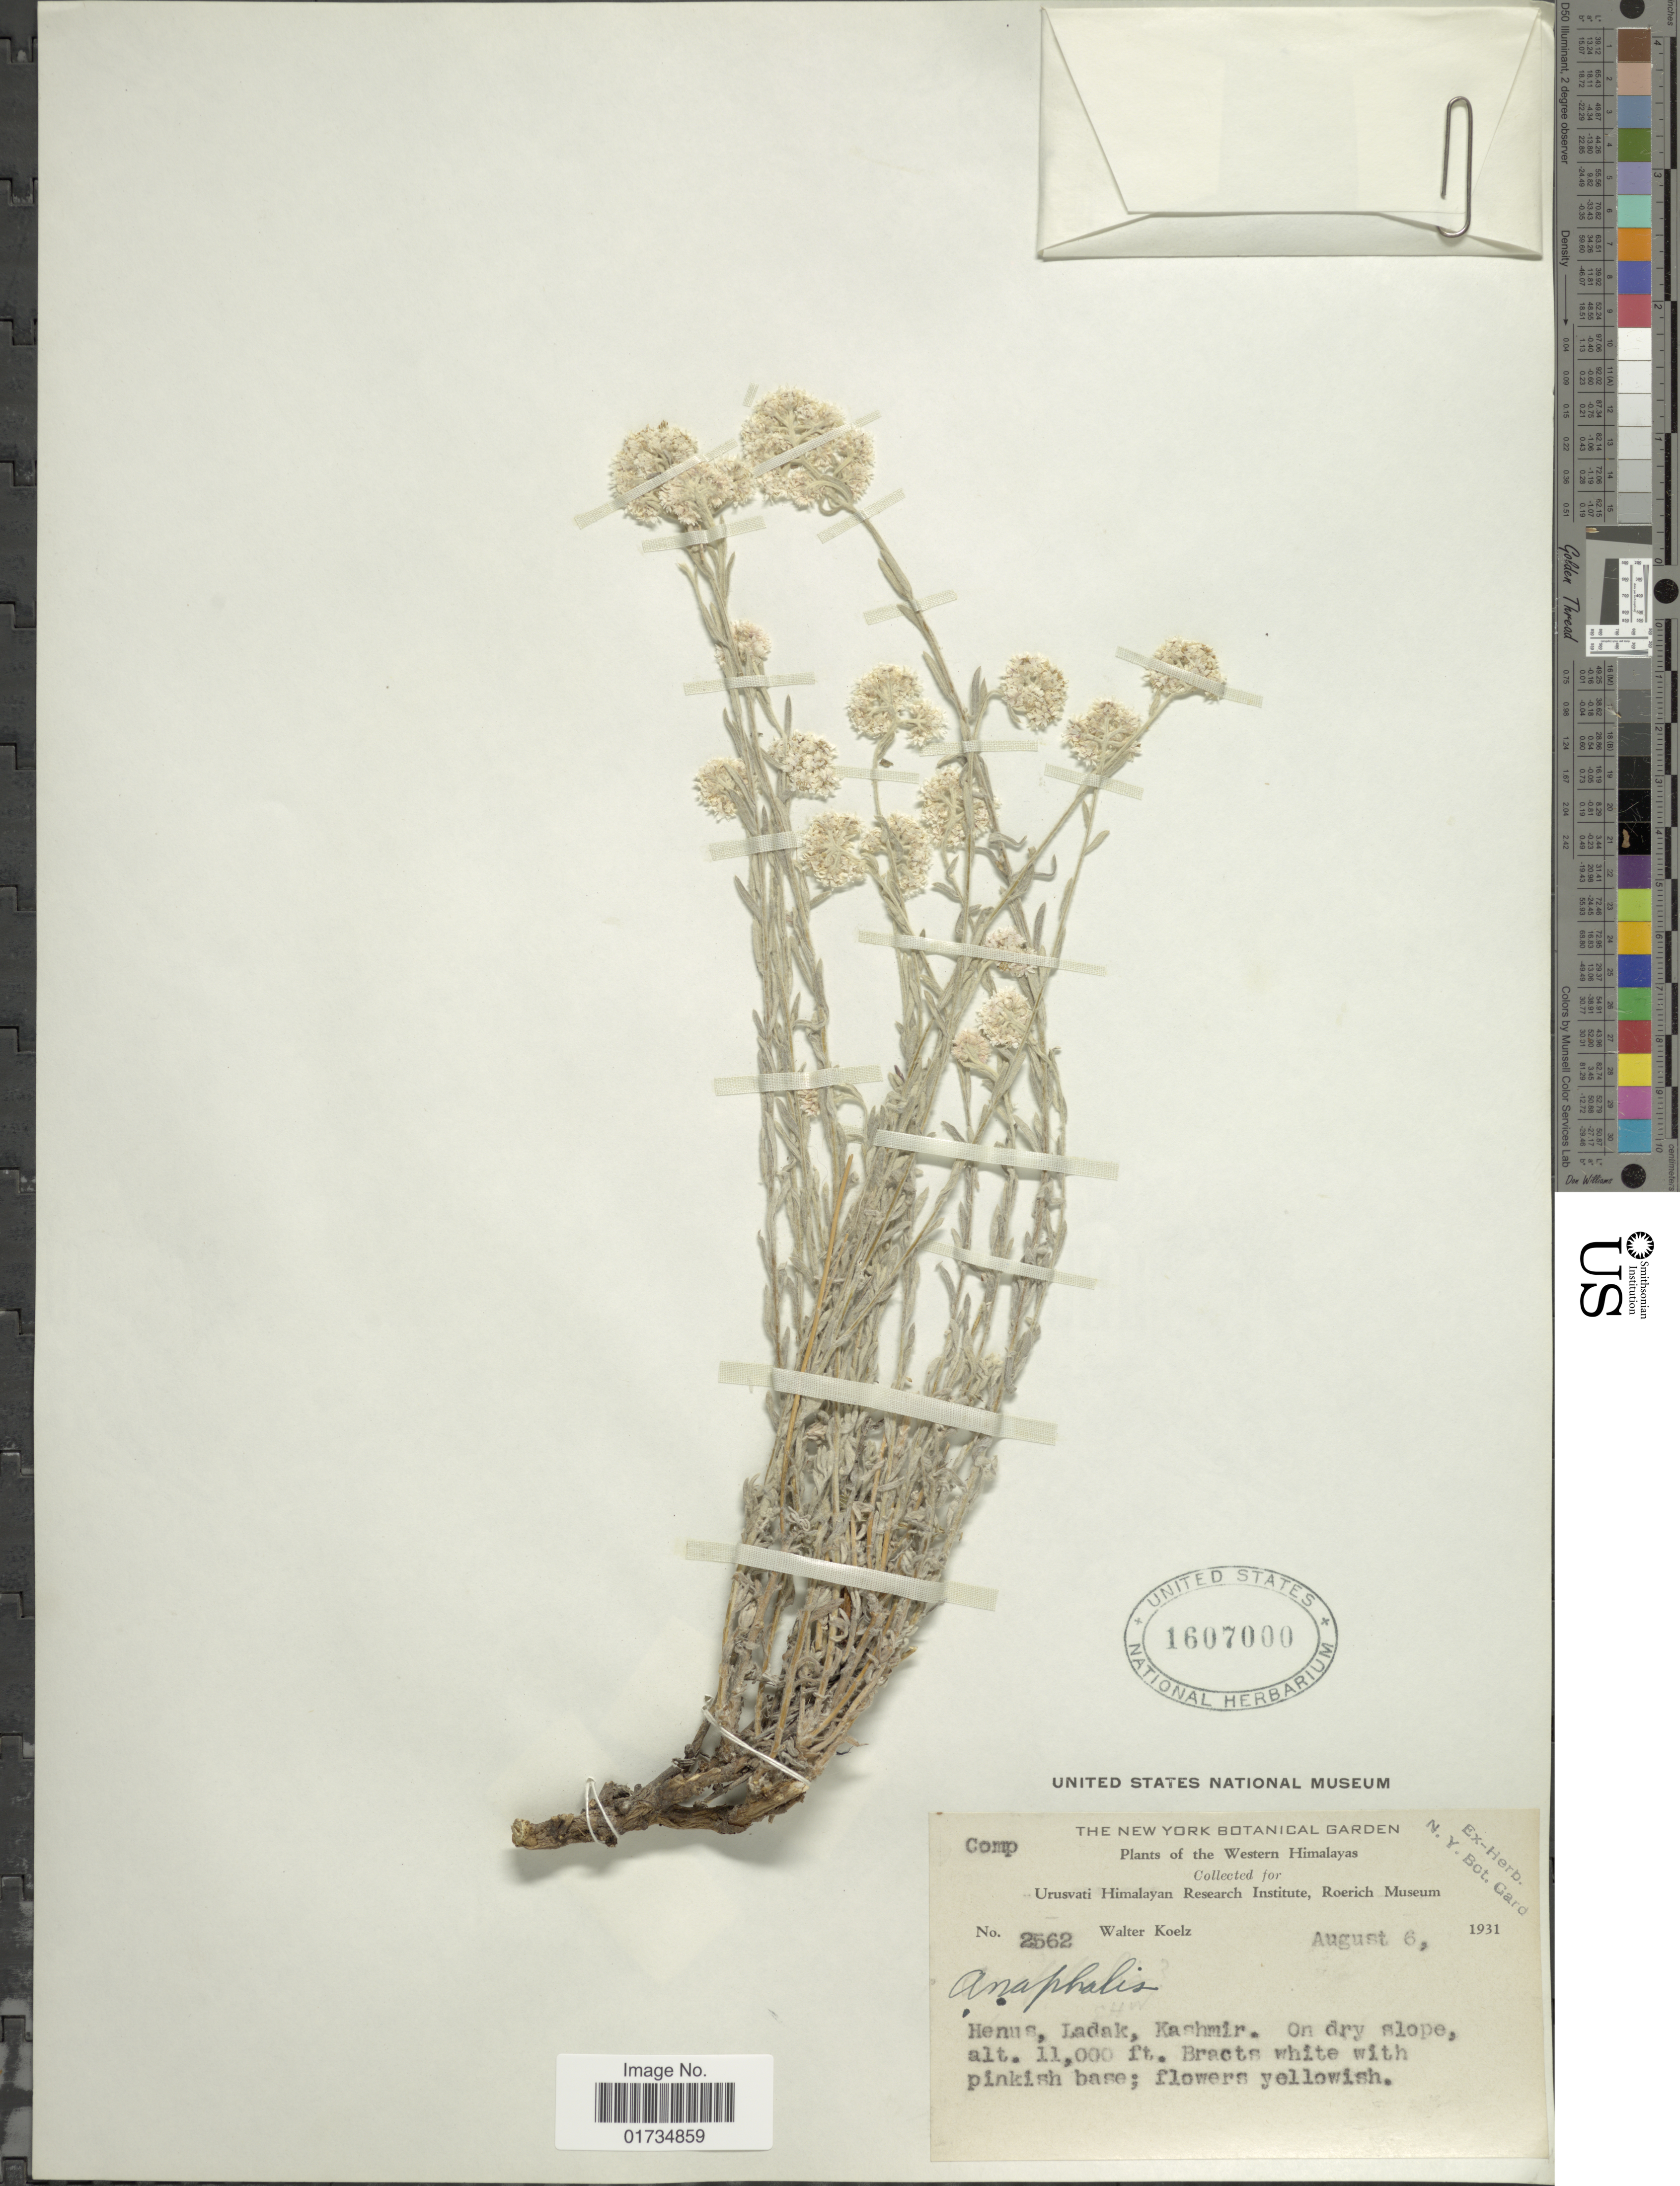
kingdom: Plantae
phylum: Tracheophyta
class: Magnoliopsida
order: Asterales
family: Asteraceae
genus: Anaphalis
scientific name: Anaphalis virgata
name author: Thomson ex C.B. Clarke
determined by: Chen, Y. S.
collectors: W. N. Koelz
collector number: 2562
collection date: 1931-08-06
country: India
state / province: Ladakh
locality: Western Himalayas. Henus, Ladak, Kashmir. On dry slope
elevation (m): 3353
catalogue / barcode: US 1607000